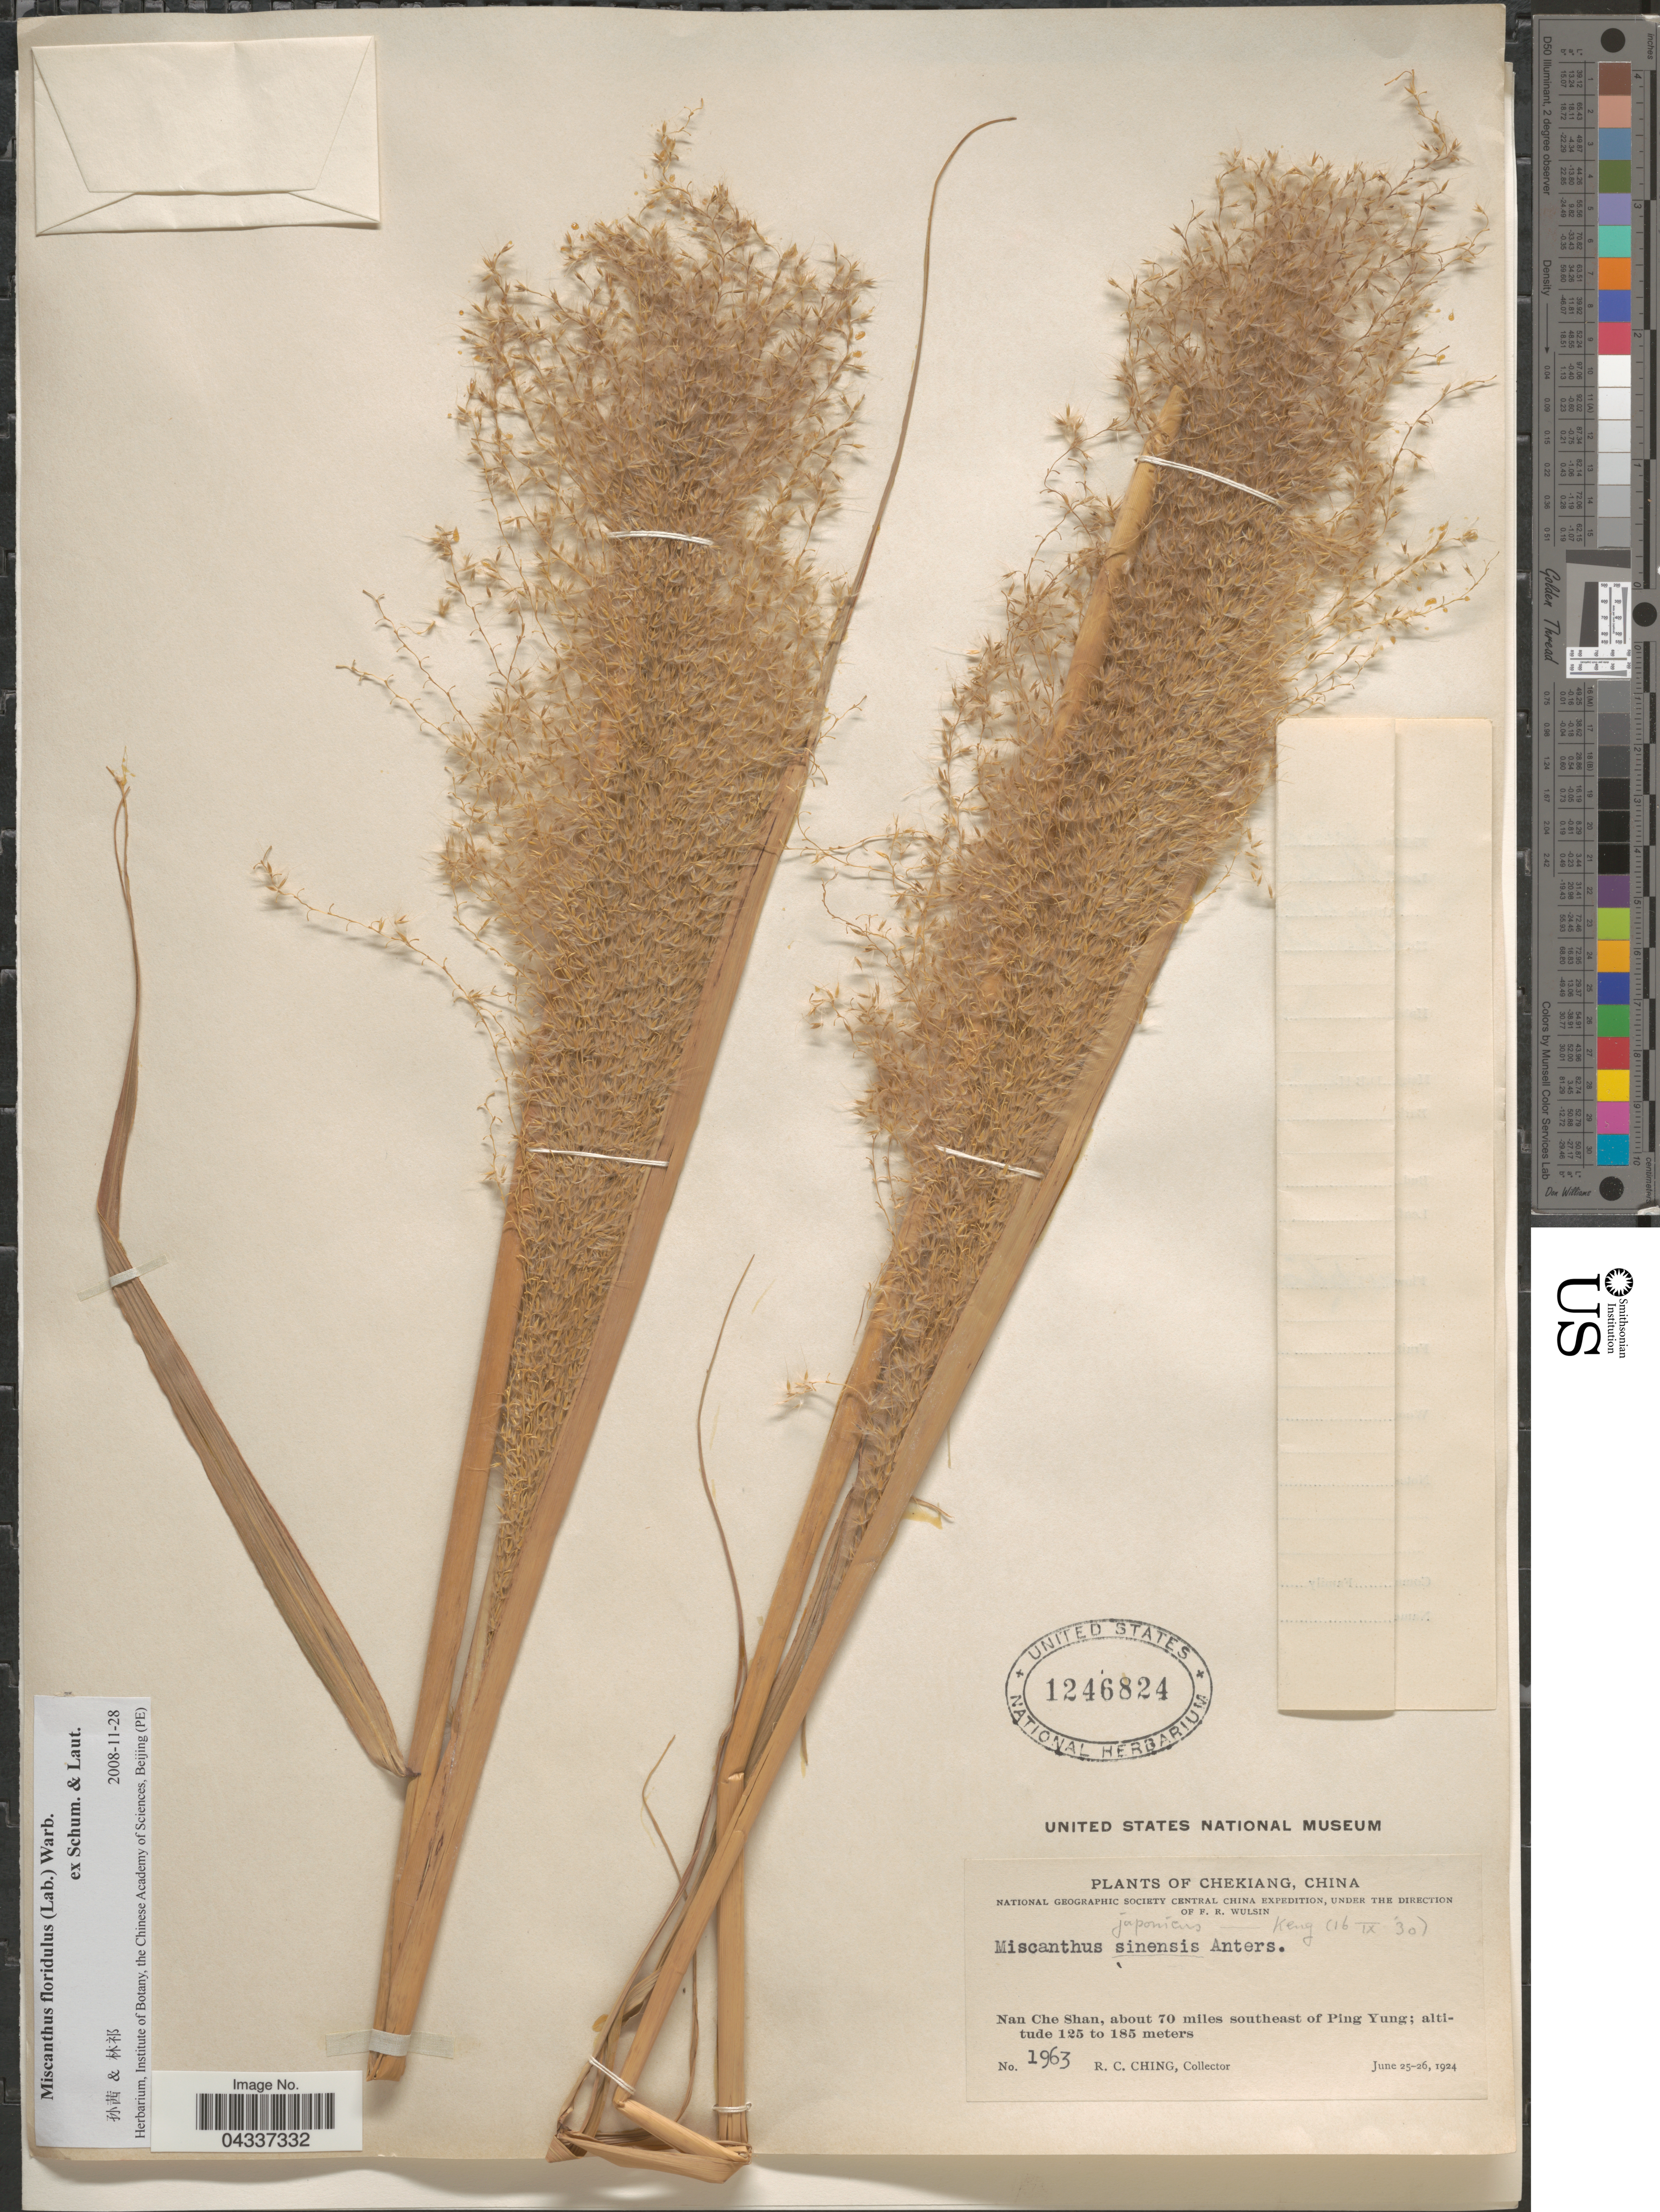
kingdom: Plantae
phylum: Tracheophyta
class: Liliopsida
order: Poales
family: Poaceae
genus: Miscanthus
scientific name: Miscanthus floridulus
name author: (Labill.) Warb.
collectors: R. C. Ching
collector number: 1963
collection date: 1924-06-25/1924-06-26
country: China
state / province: Zhejiang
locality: Chekiang. National Geographic Society Central China Expedition. Nan Che Shan, about 70 miles southeast of Ping Yung.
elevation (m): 125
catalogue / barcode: US 1246824